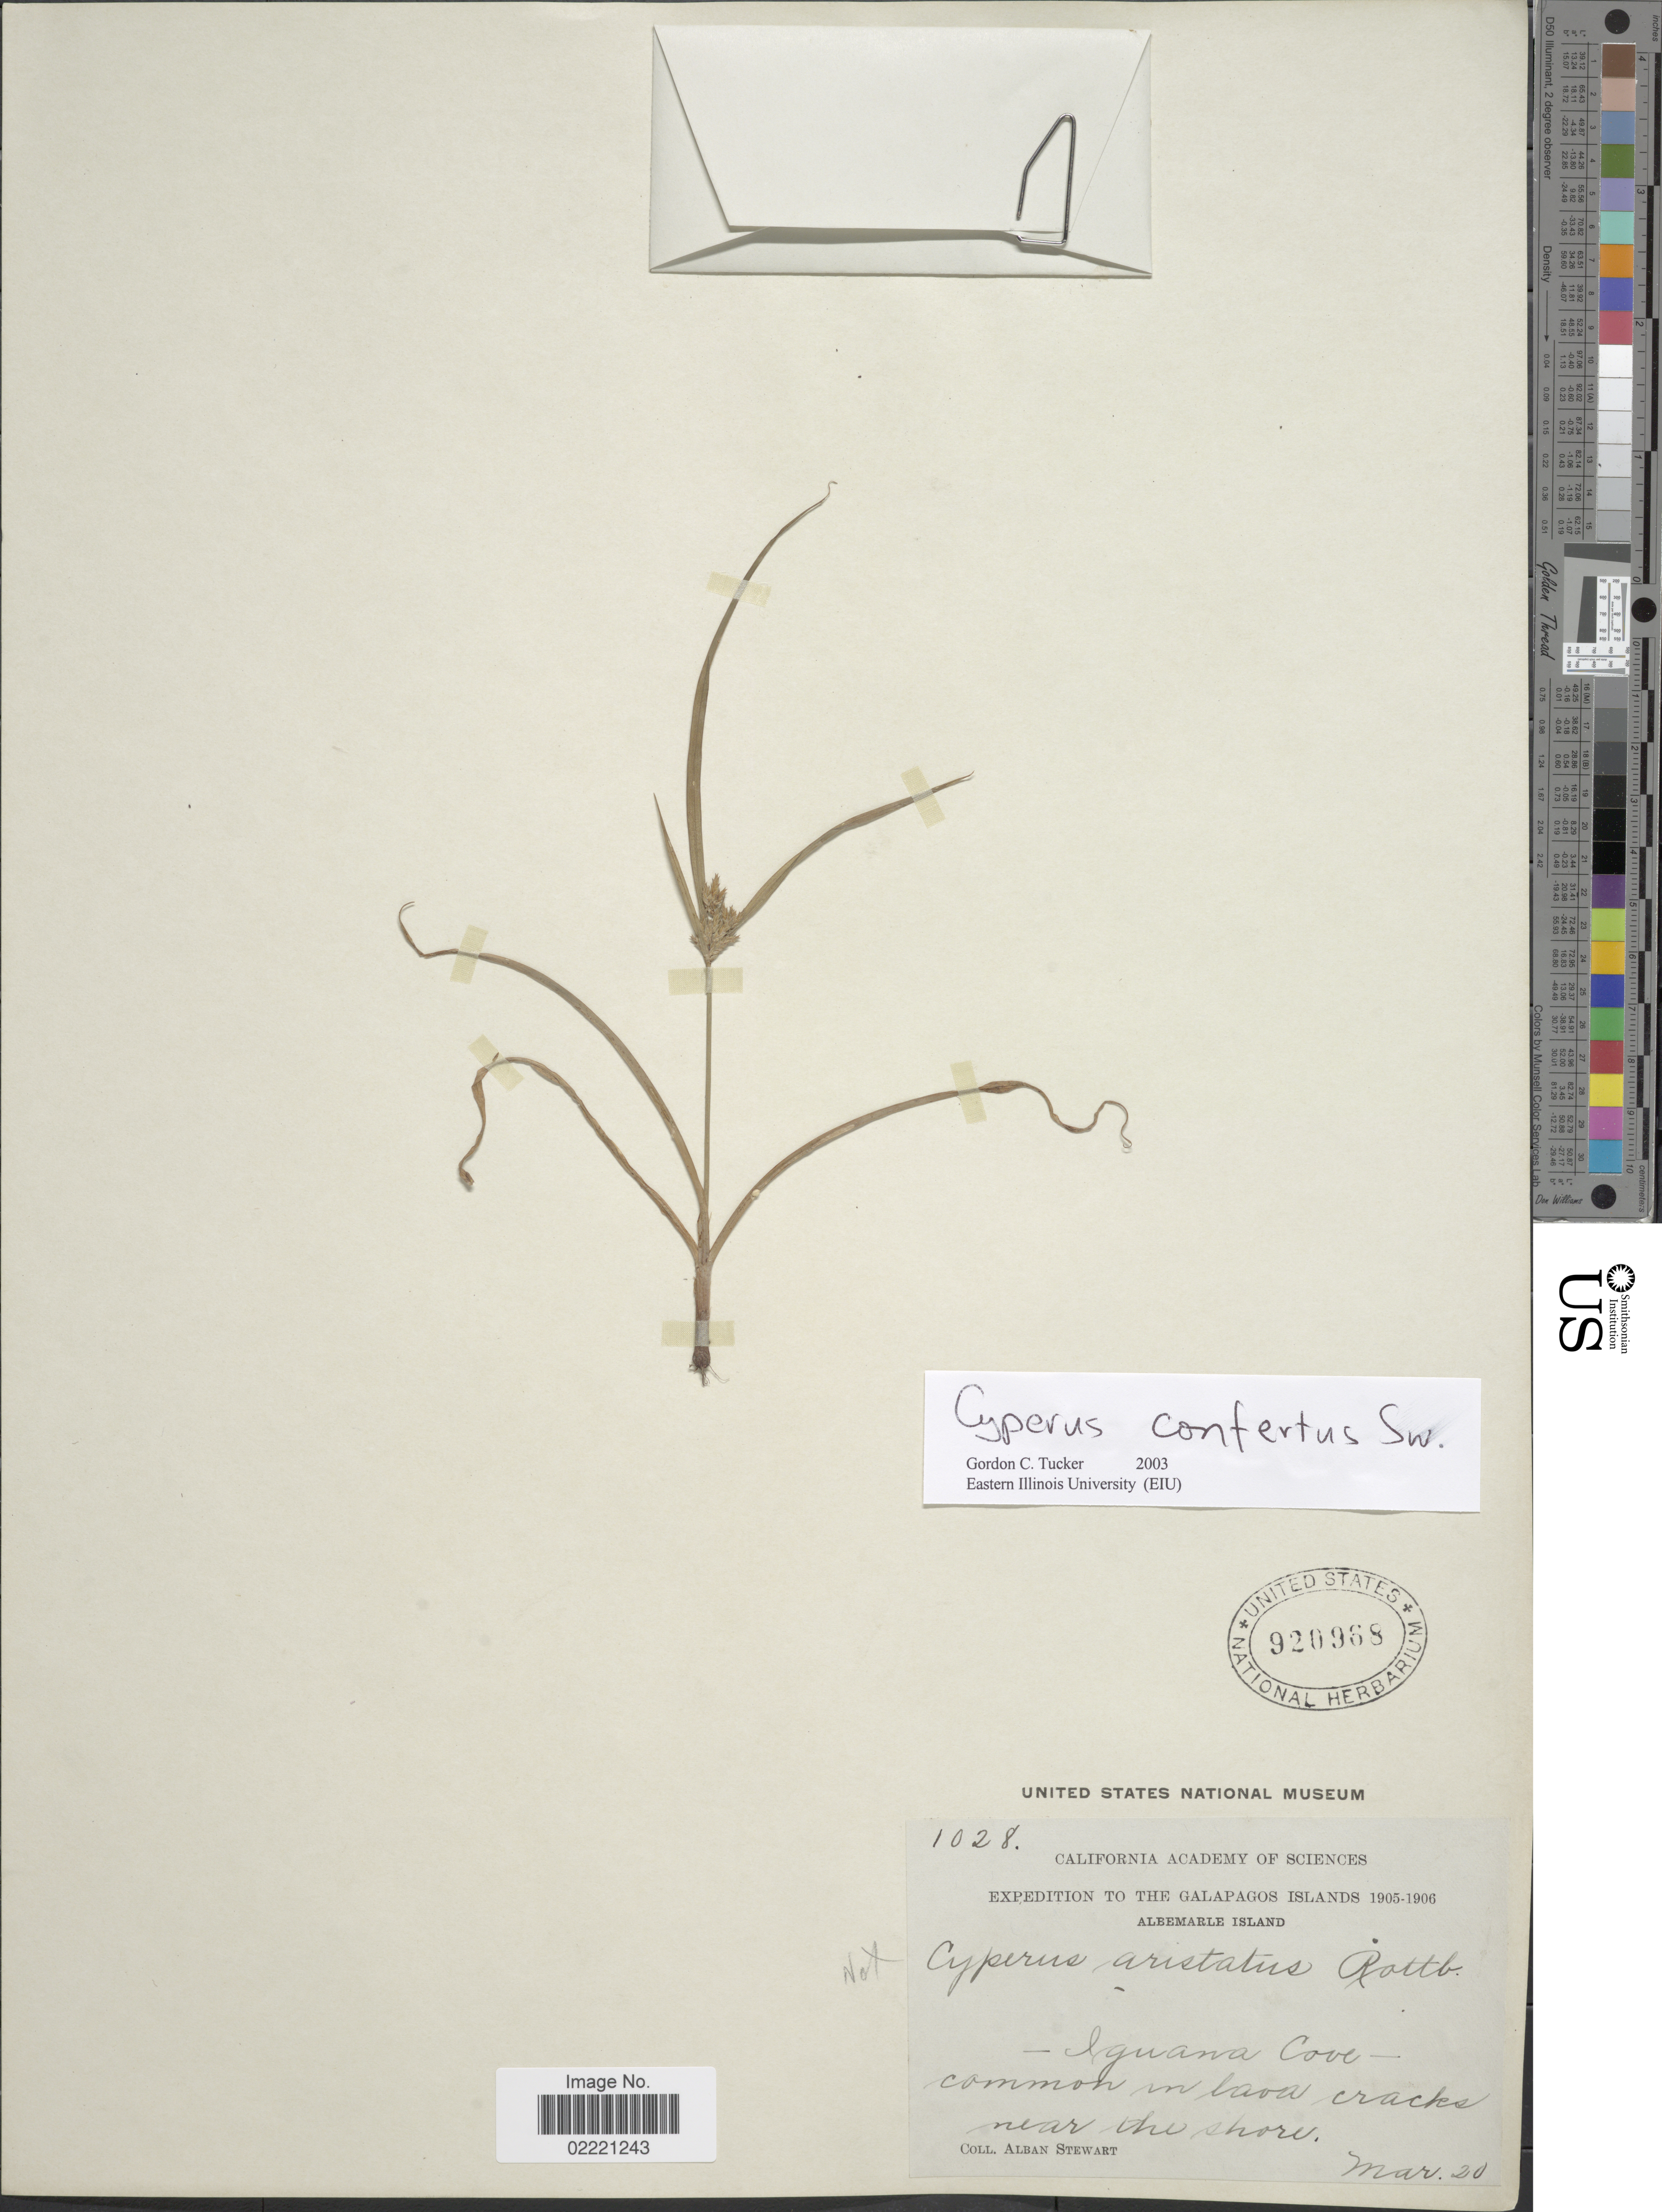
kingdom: Plantae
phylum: Tracheophyta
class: Liliopsida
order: Poales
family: Cyperaceae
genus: Cyperus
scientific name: Cyperus confertus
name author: Sw.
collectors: A. Stewart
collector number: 1028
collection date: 1905-03-20/1906-03-20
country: Ecuador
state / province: Colón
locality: Galapagos Islands, Albemarle Island, Iguana Cove, on lava cracks near the shore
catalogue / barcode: US 920968